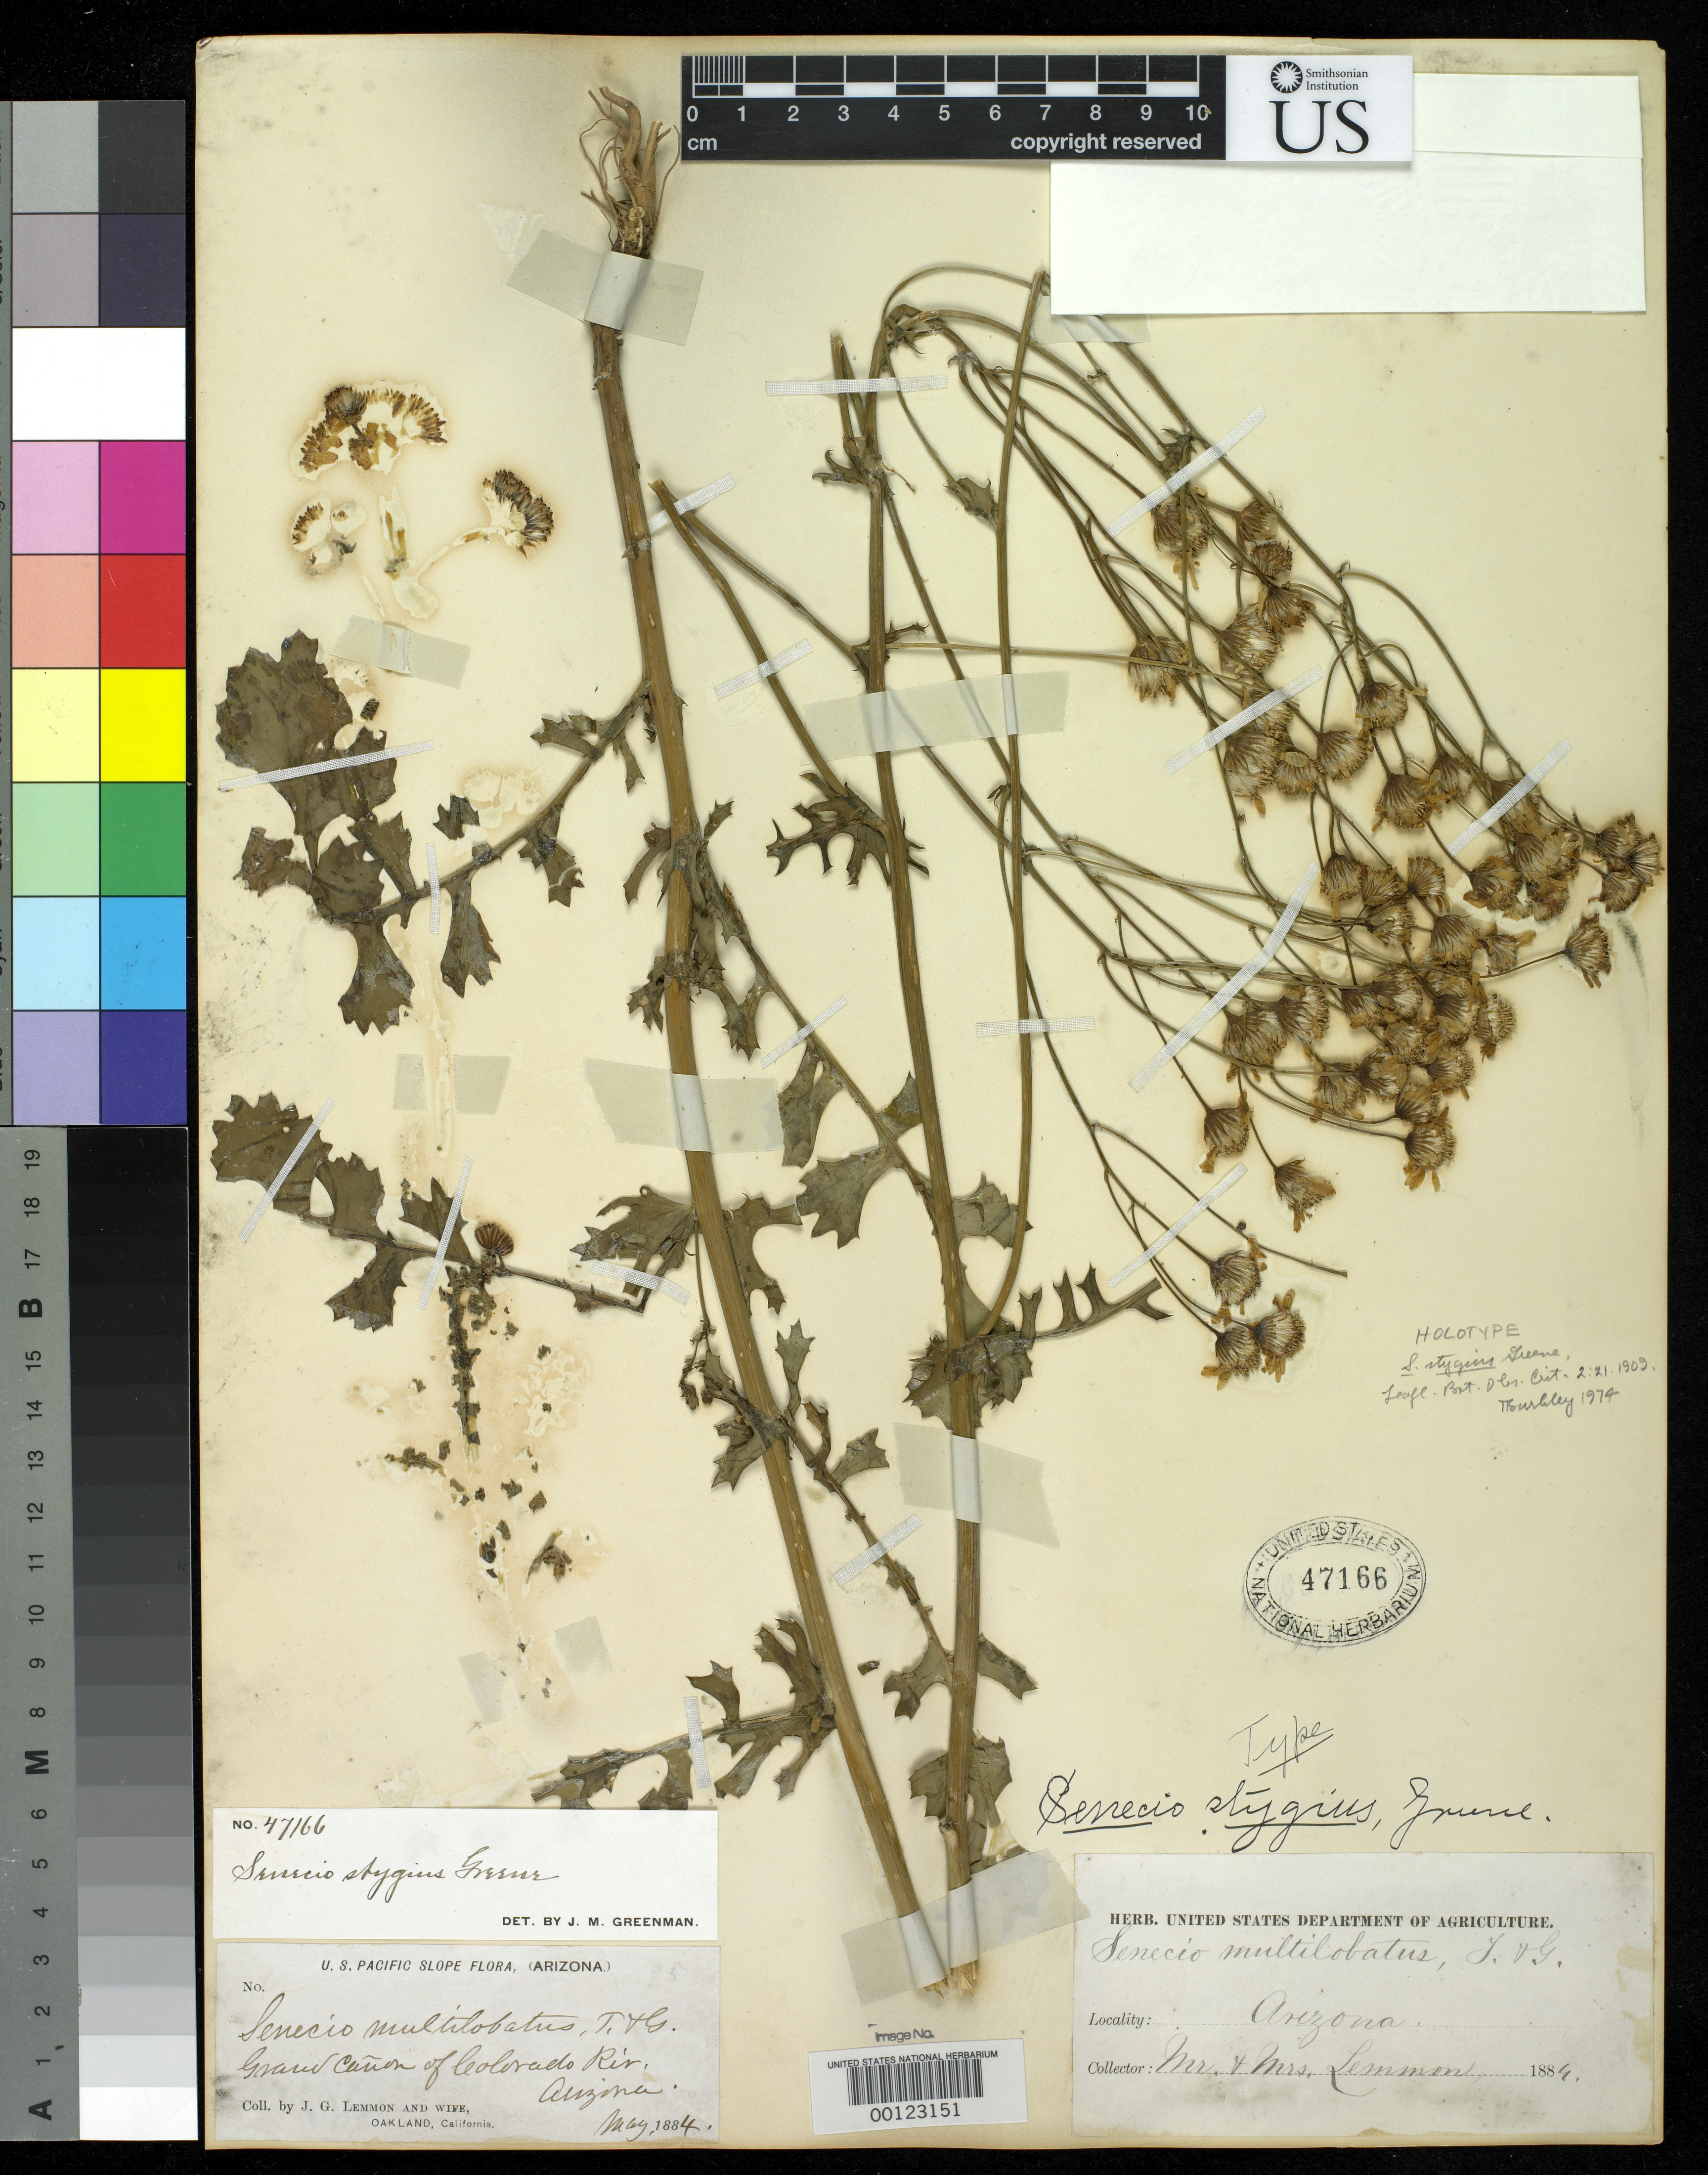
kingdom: Plantae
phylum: Tracheophyta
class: Magnoliopsida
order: Asterales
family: Asteraceae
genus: Senecio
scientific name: Senecio stygius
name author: Greene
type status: Holotype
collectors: J. G. Lemmon & J. Lemmon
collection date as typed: May 1884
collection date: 1884-05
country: United States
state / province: Arizona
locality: Grand Canyon of the Colorado River.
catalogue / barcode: US 47166